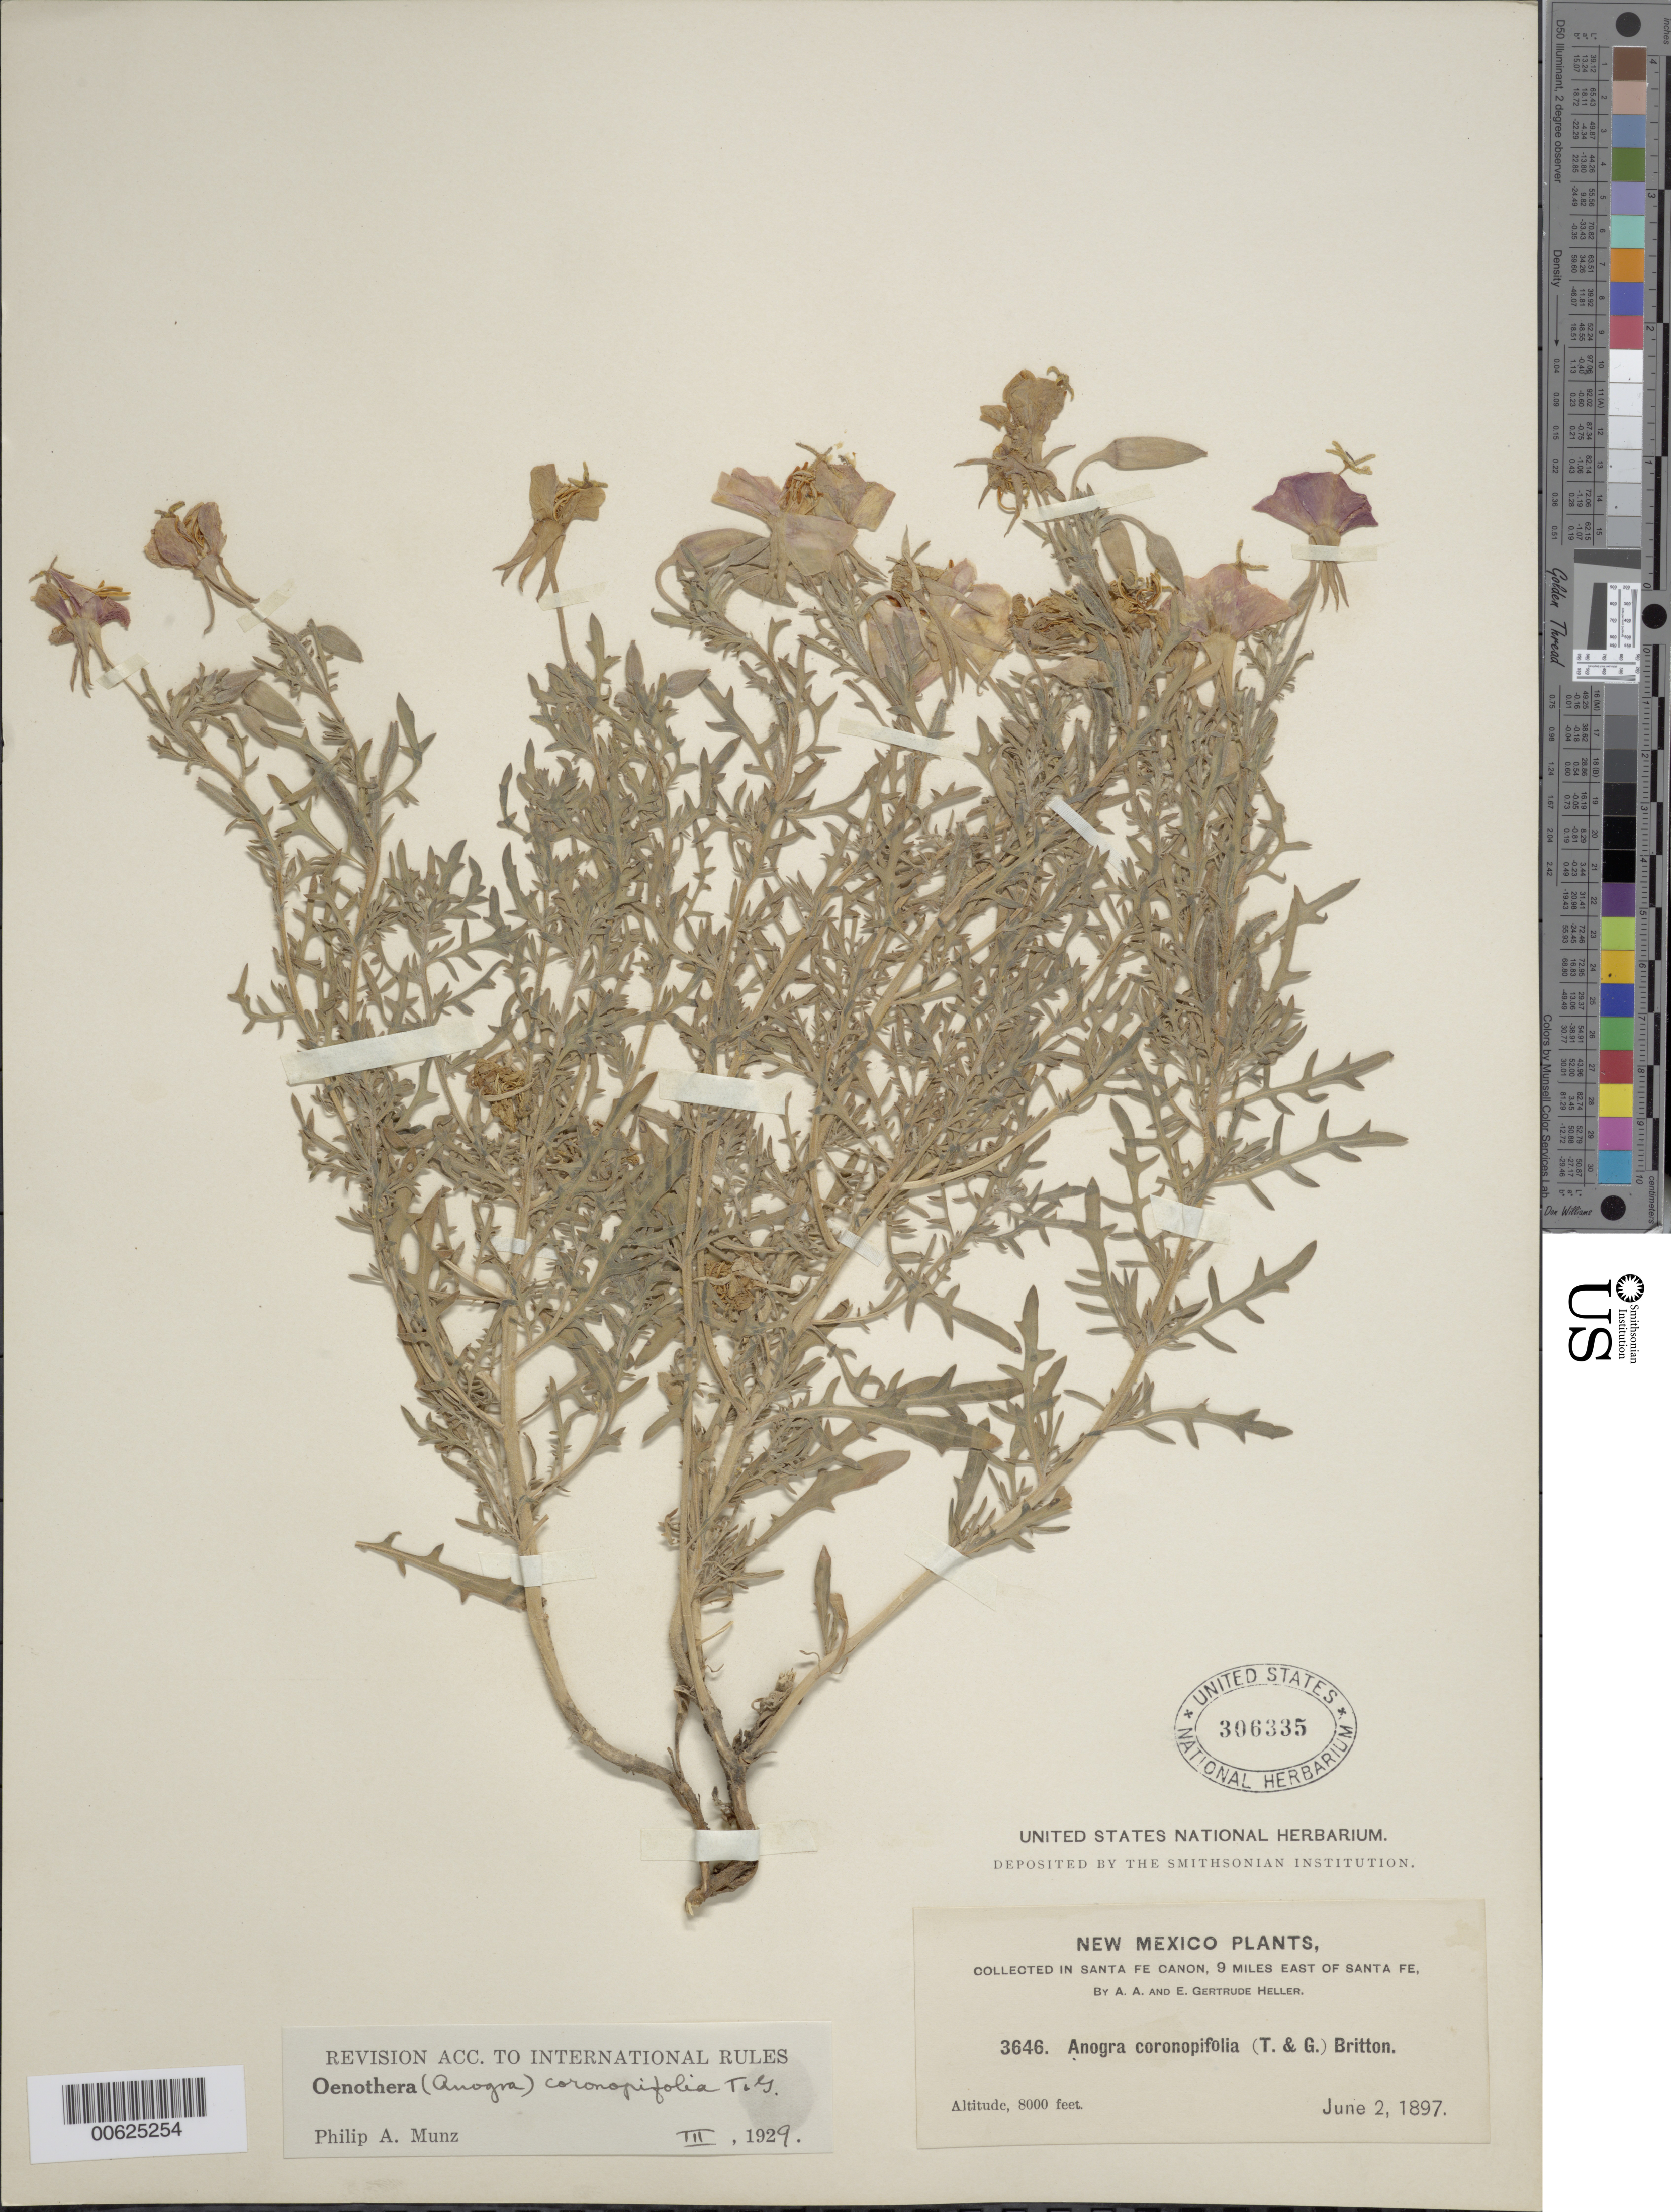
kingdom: Plantae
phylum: Tracheophyta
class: Magnoliopsida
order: Myrtales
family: Onagraceae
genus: Oenothera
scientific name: Oenothera coronopifolia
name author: Torr. & A. Gray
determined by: Munz, Philip A.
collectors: A. A. Heller & E. G. Heller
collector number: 3646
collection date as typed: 02 Jun 1897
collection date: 1897-06-02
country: United States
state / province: New Mexico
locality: Santa Fe Canon, E of Santa Fe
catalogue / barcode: US 306335